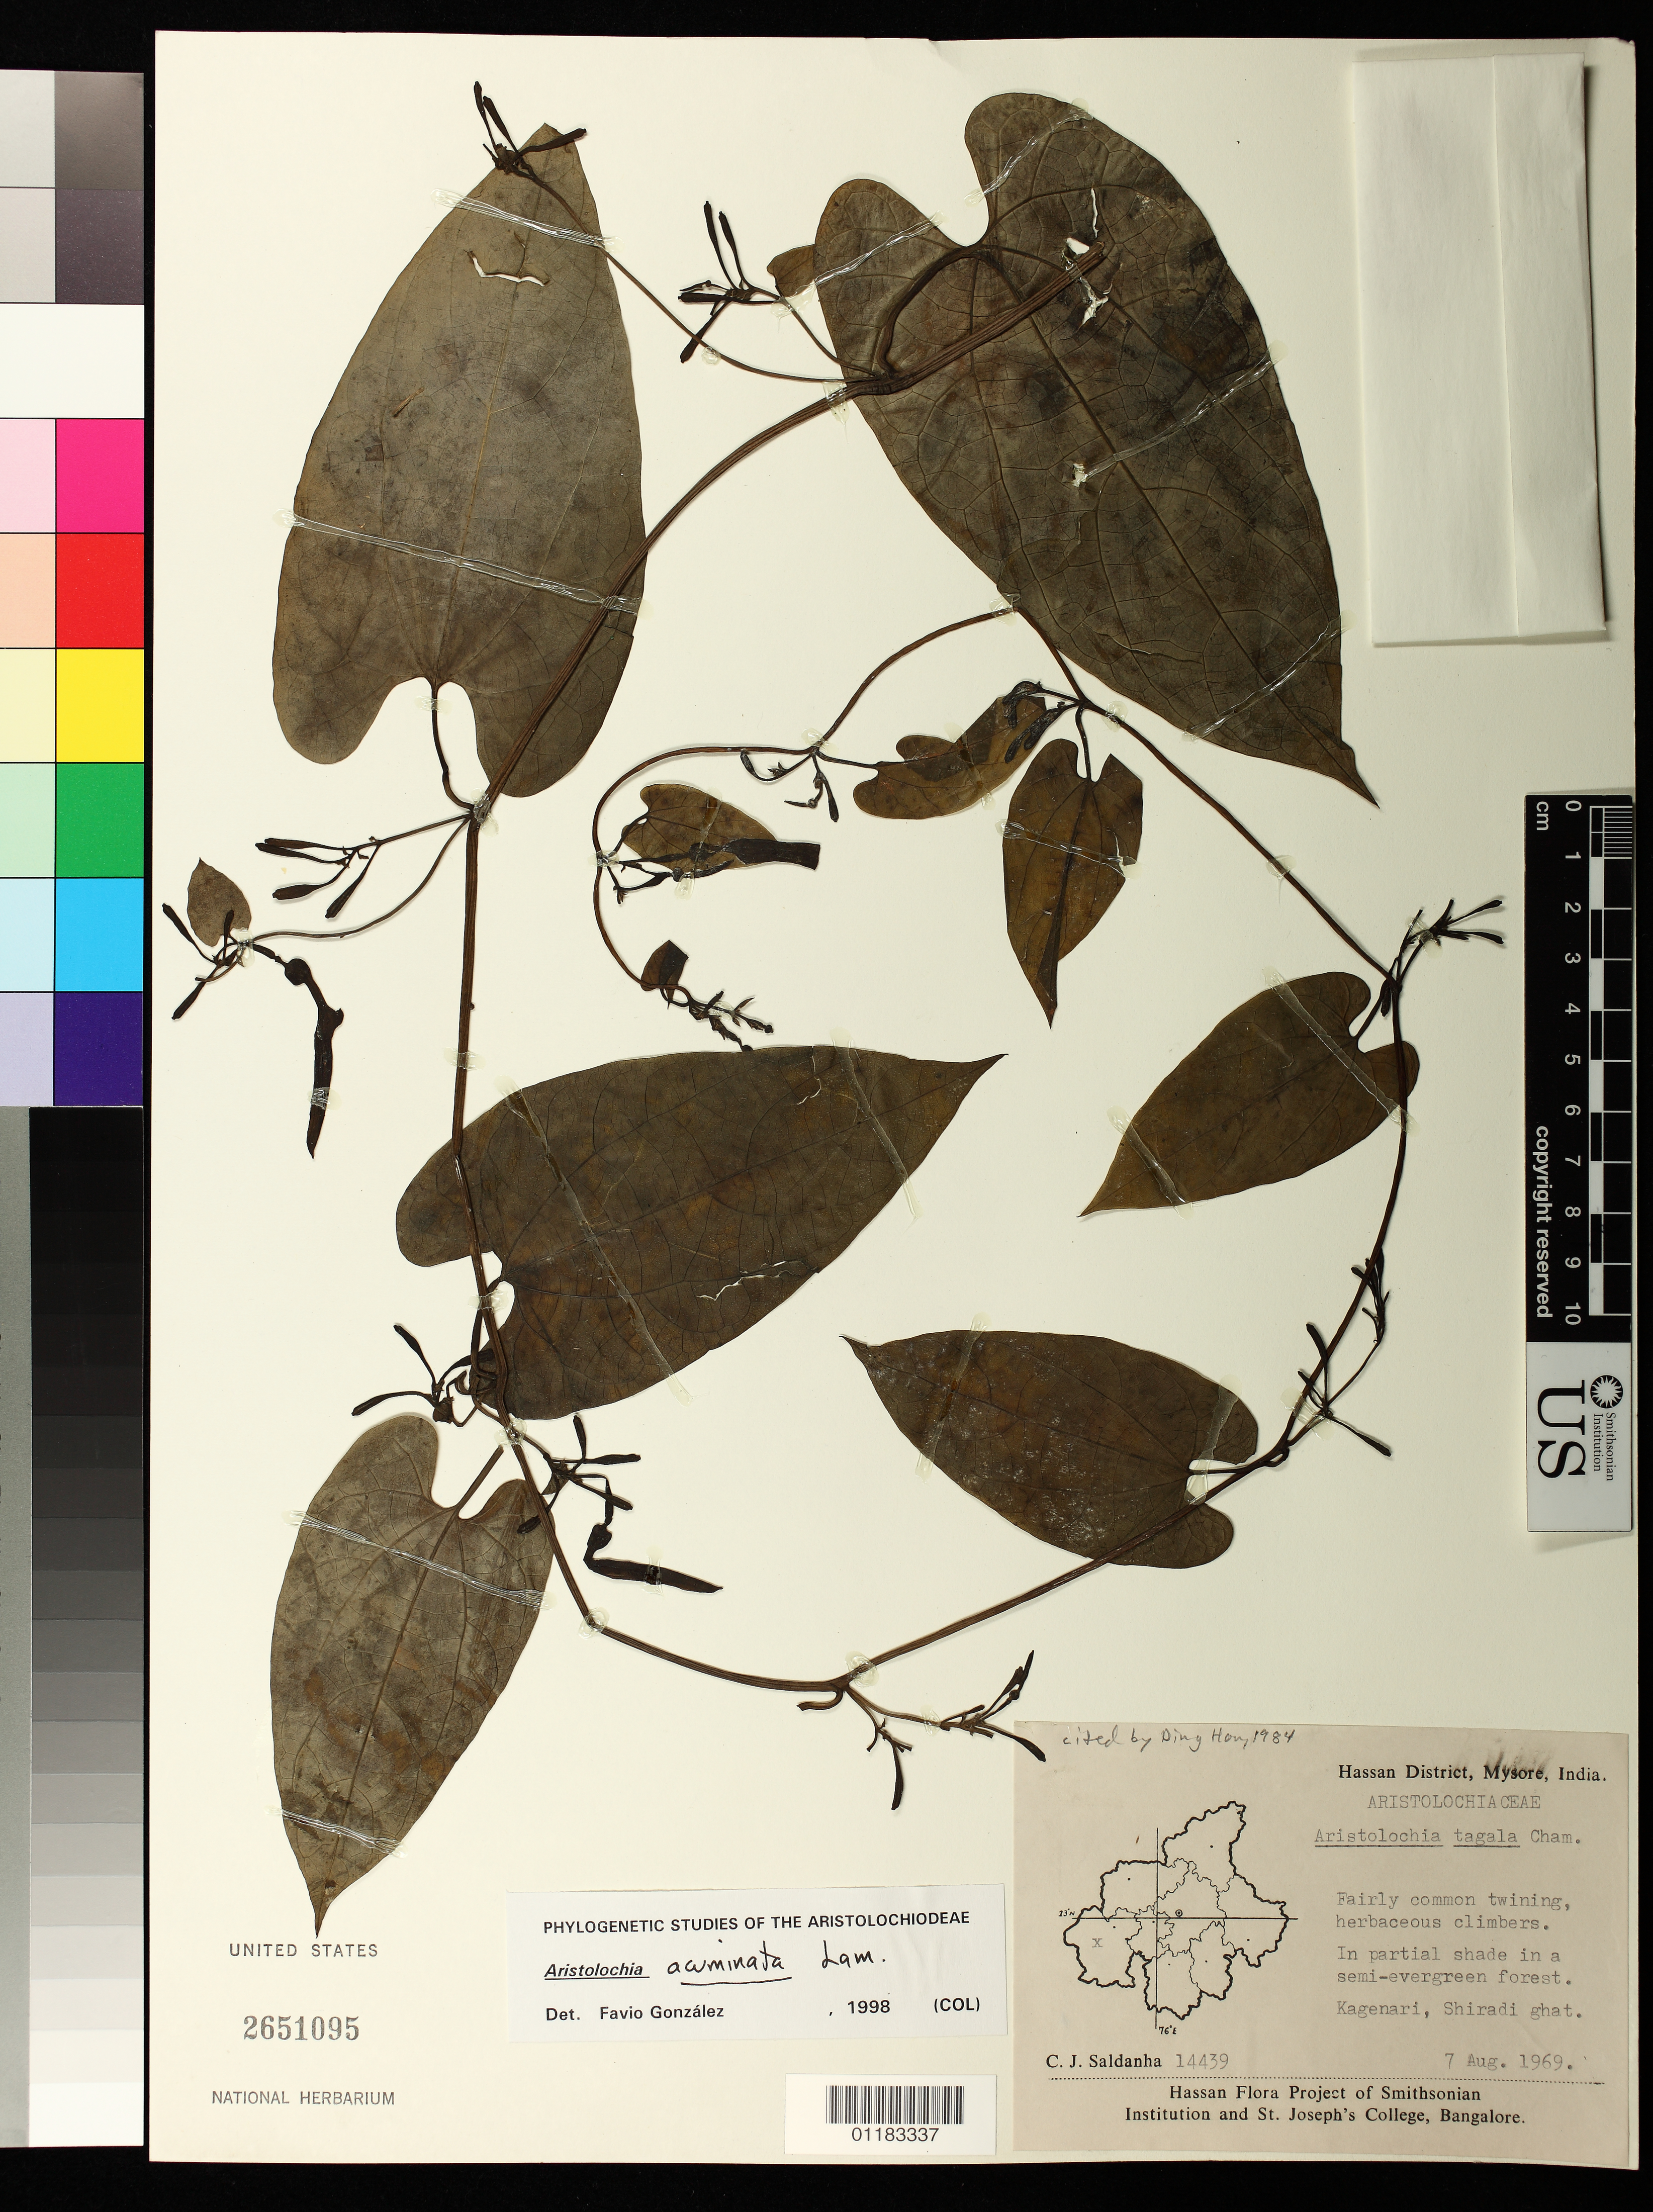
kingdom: Plantae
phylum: Tracheophyta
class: Magnoliopsida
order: Piperales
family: Aristolochiaceae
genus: Aristolochia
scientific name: Aristolochia acuminata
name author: Lam.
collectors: C. J. Saldanha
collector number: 14439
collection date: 1969-08-07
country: India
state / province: Karnataka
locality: Kagenari, Shiradi ghat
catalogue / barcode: US 2651095